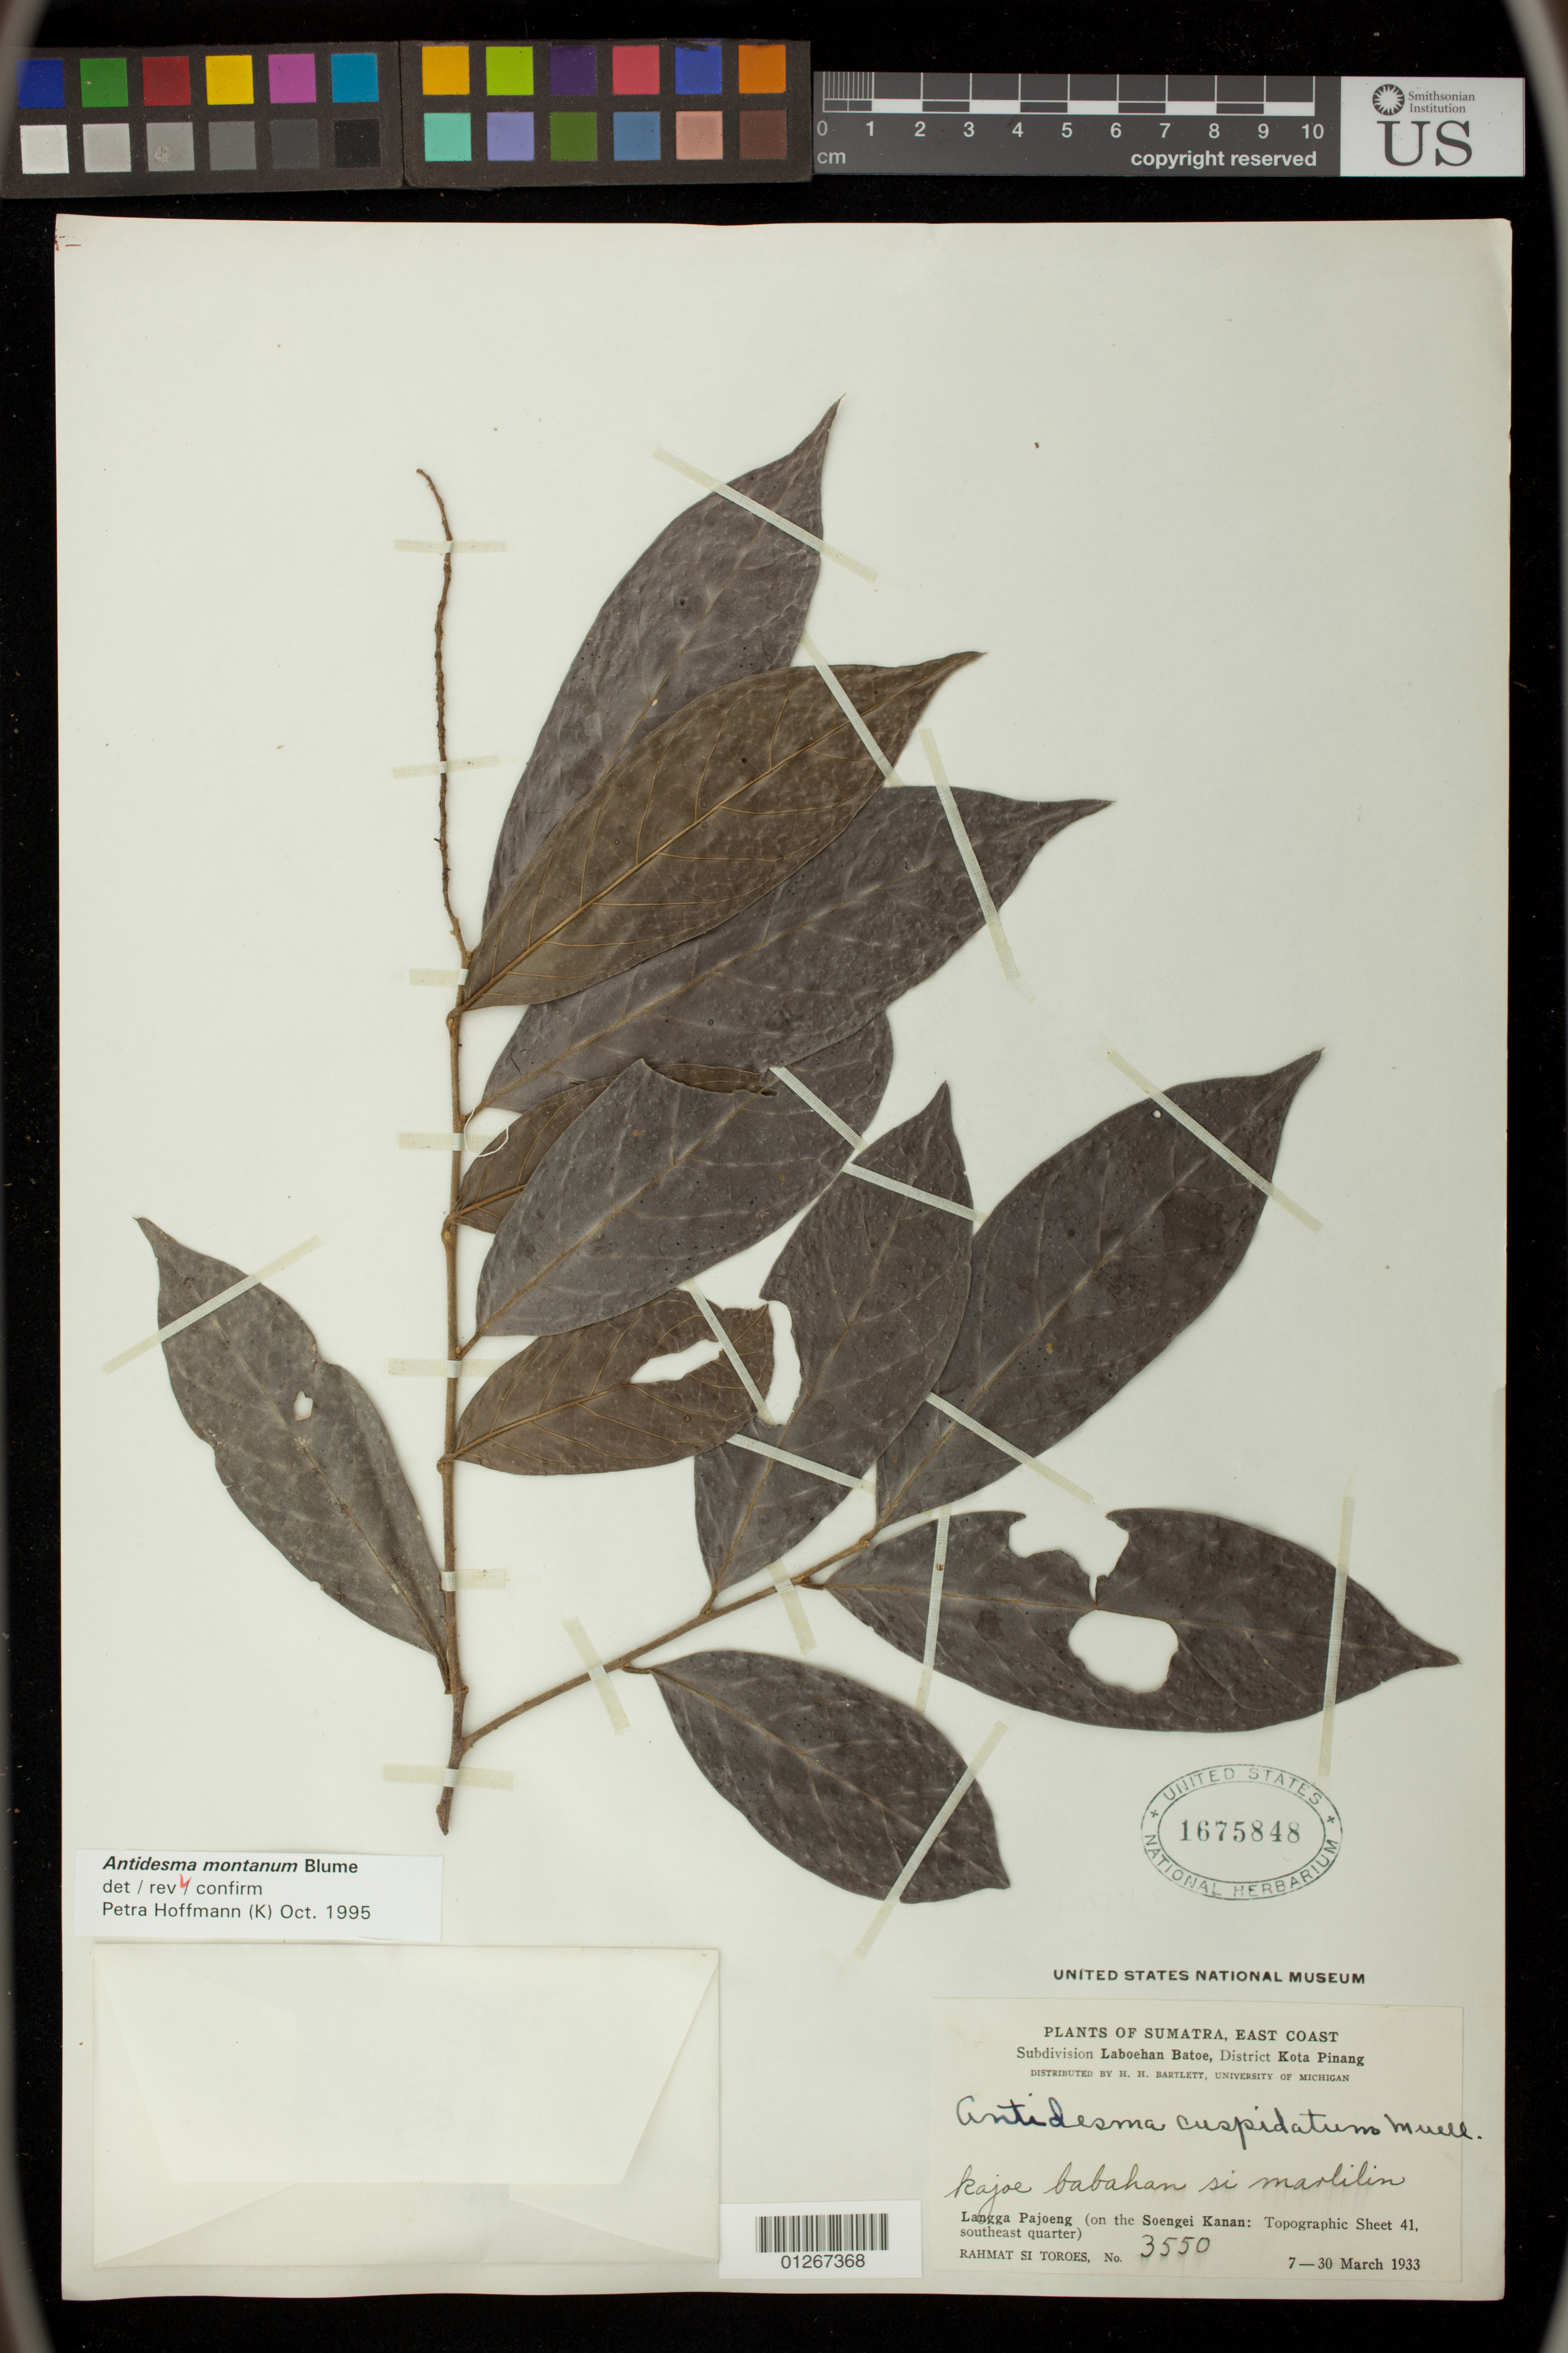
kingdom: Plantae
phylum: Tracheophyta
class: Magnoliopsida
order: Malpighiales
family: Phyllanthaceae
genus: Antidesma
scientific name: Antidesma montanum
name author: Blume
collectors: Rahmat Si Boeea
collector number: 3550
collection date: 1933-03-07/1933-03-30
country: Indonesia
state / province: East Sumatra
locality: Kota Pinang District. Langga Pajoeng.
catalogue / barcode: US 1675848